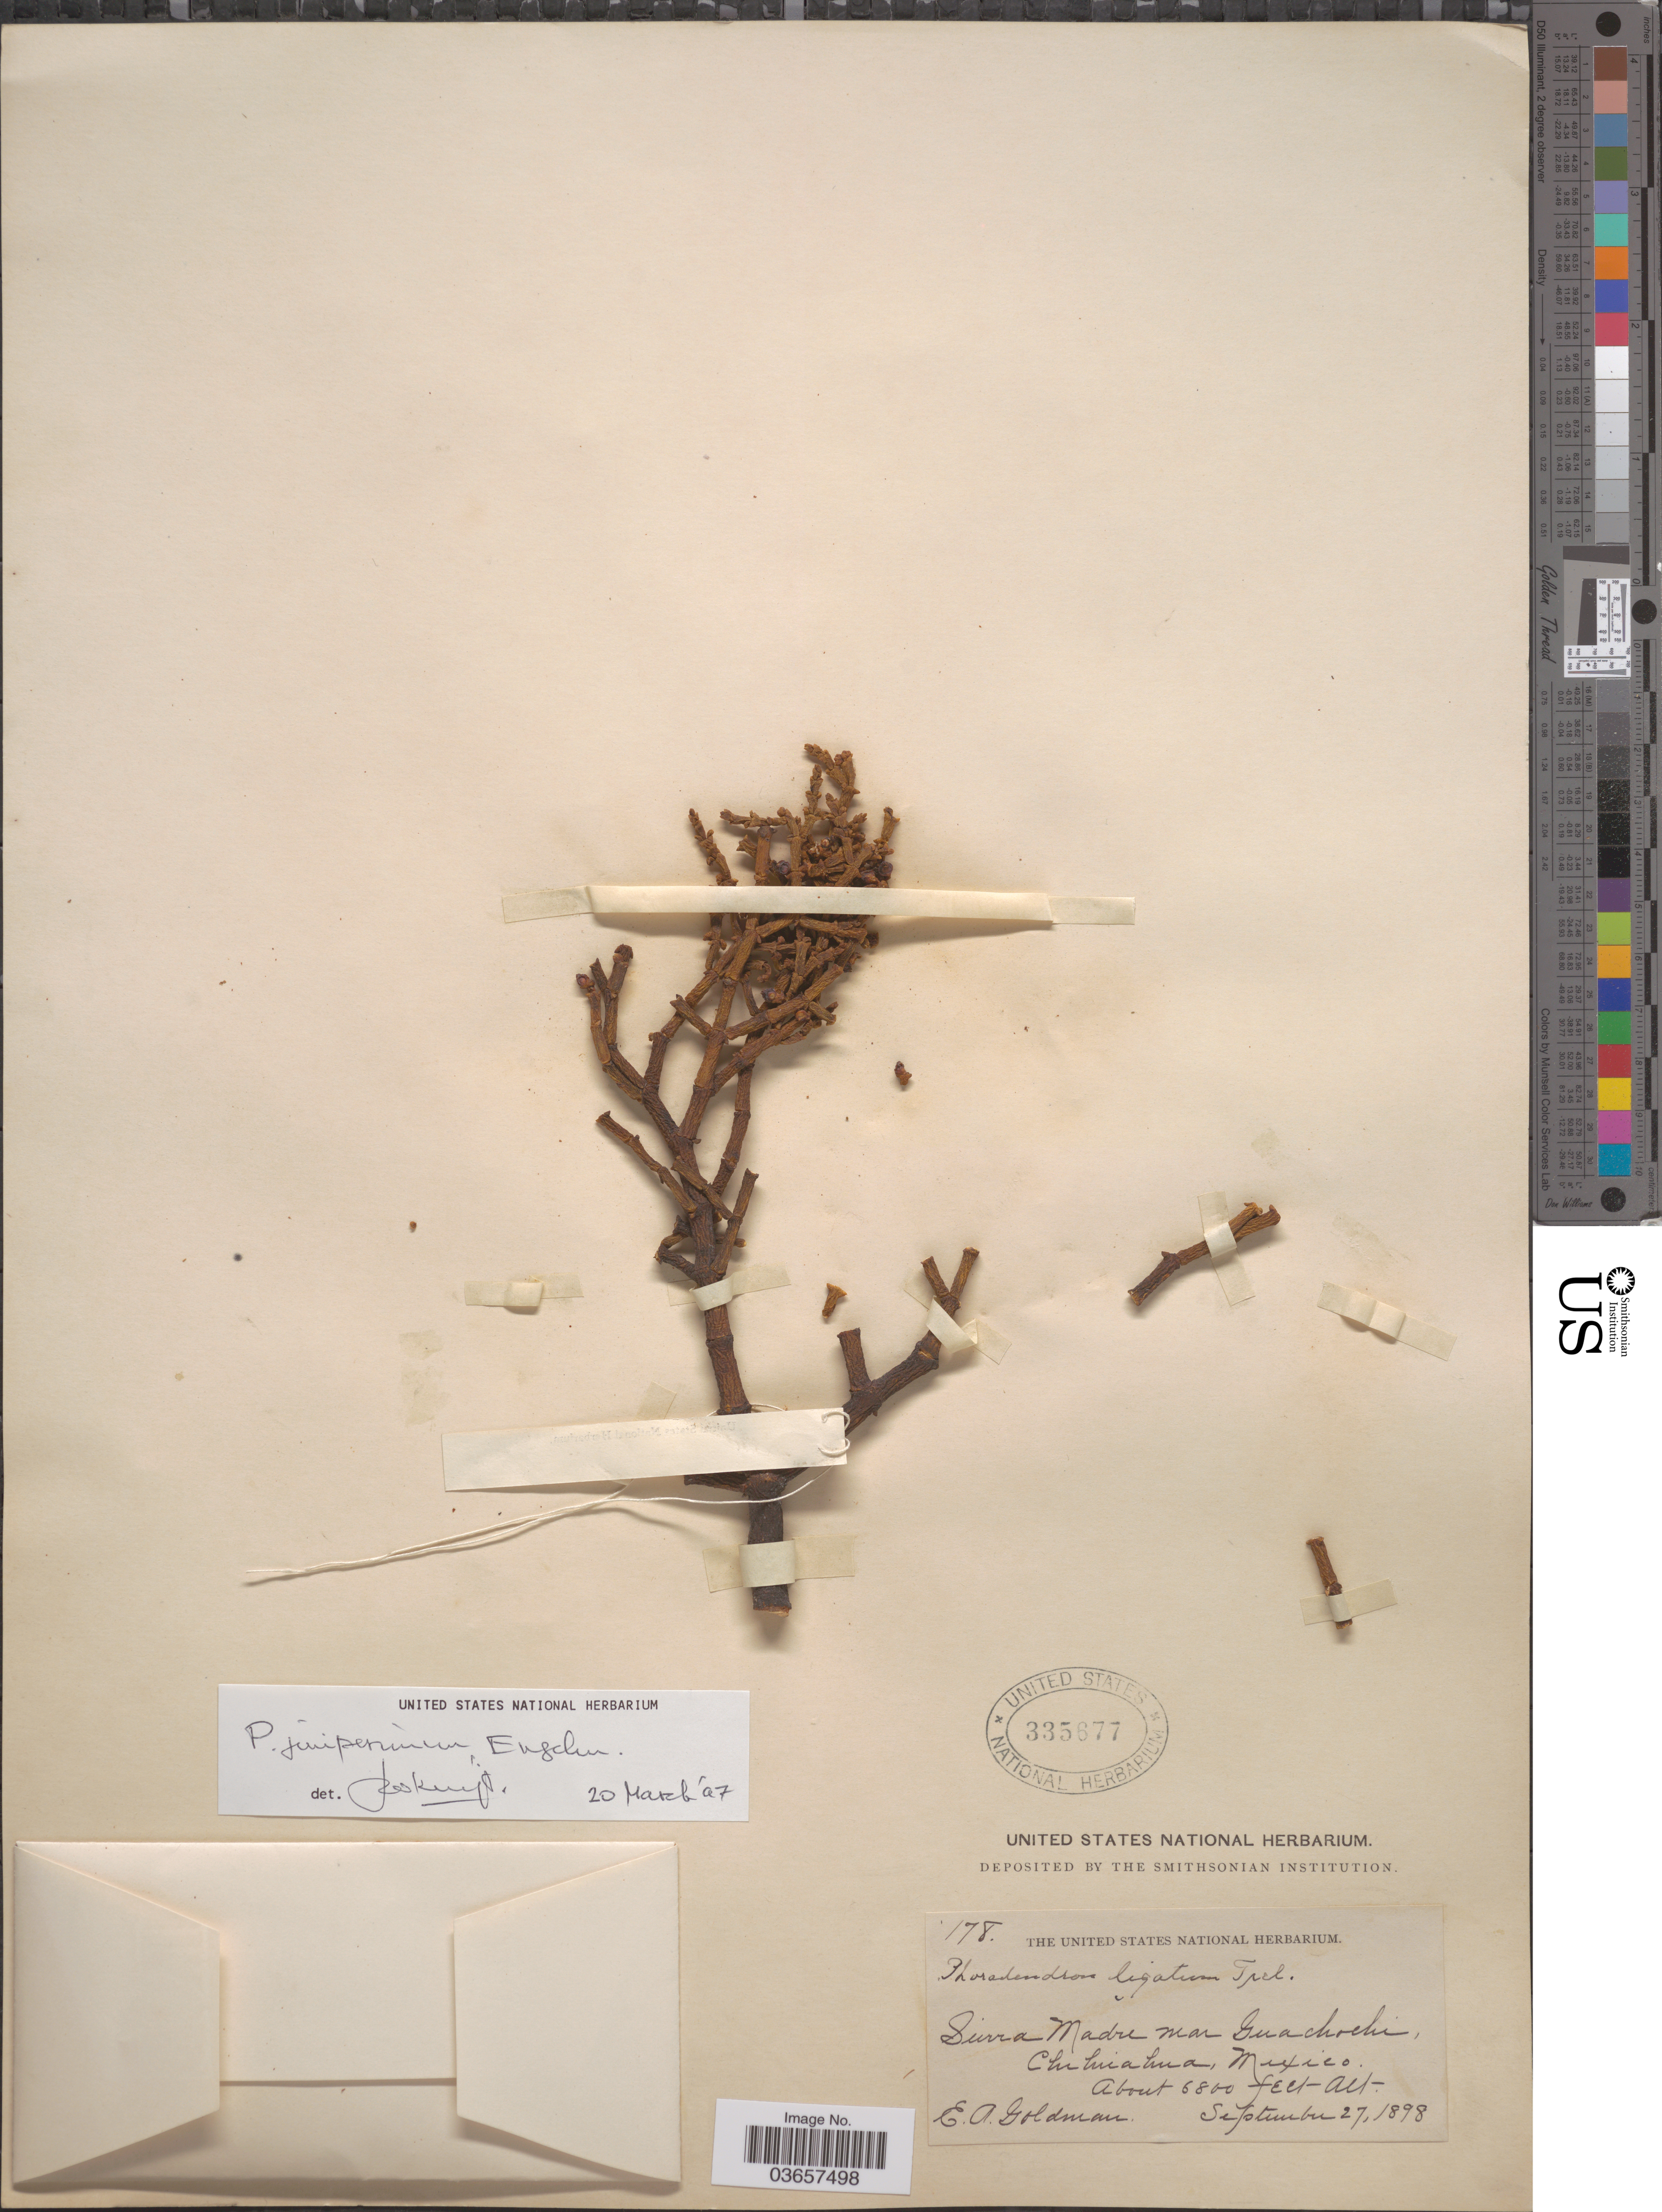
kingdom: Plantae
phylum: Tracheophyta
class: Magnoliopsida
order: Santalales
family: Viscaceae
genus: Phoradendron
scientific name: Phoradendron juniperinum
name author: Engelm. ex A. Gray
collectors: E. A. Goldman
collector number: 178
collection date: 1898-09-27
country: Mexico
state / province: Chihuahua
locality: Sierra Madre near Guachochi.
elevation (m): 2073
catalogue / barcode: US 335677